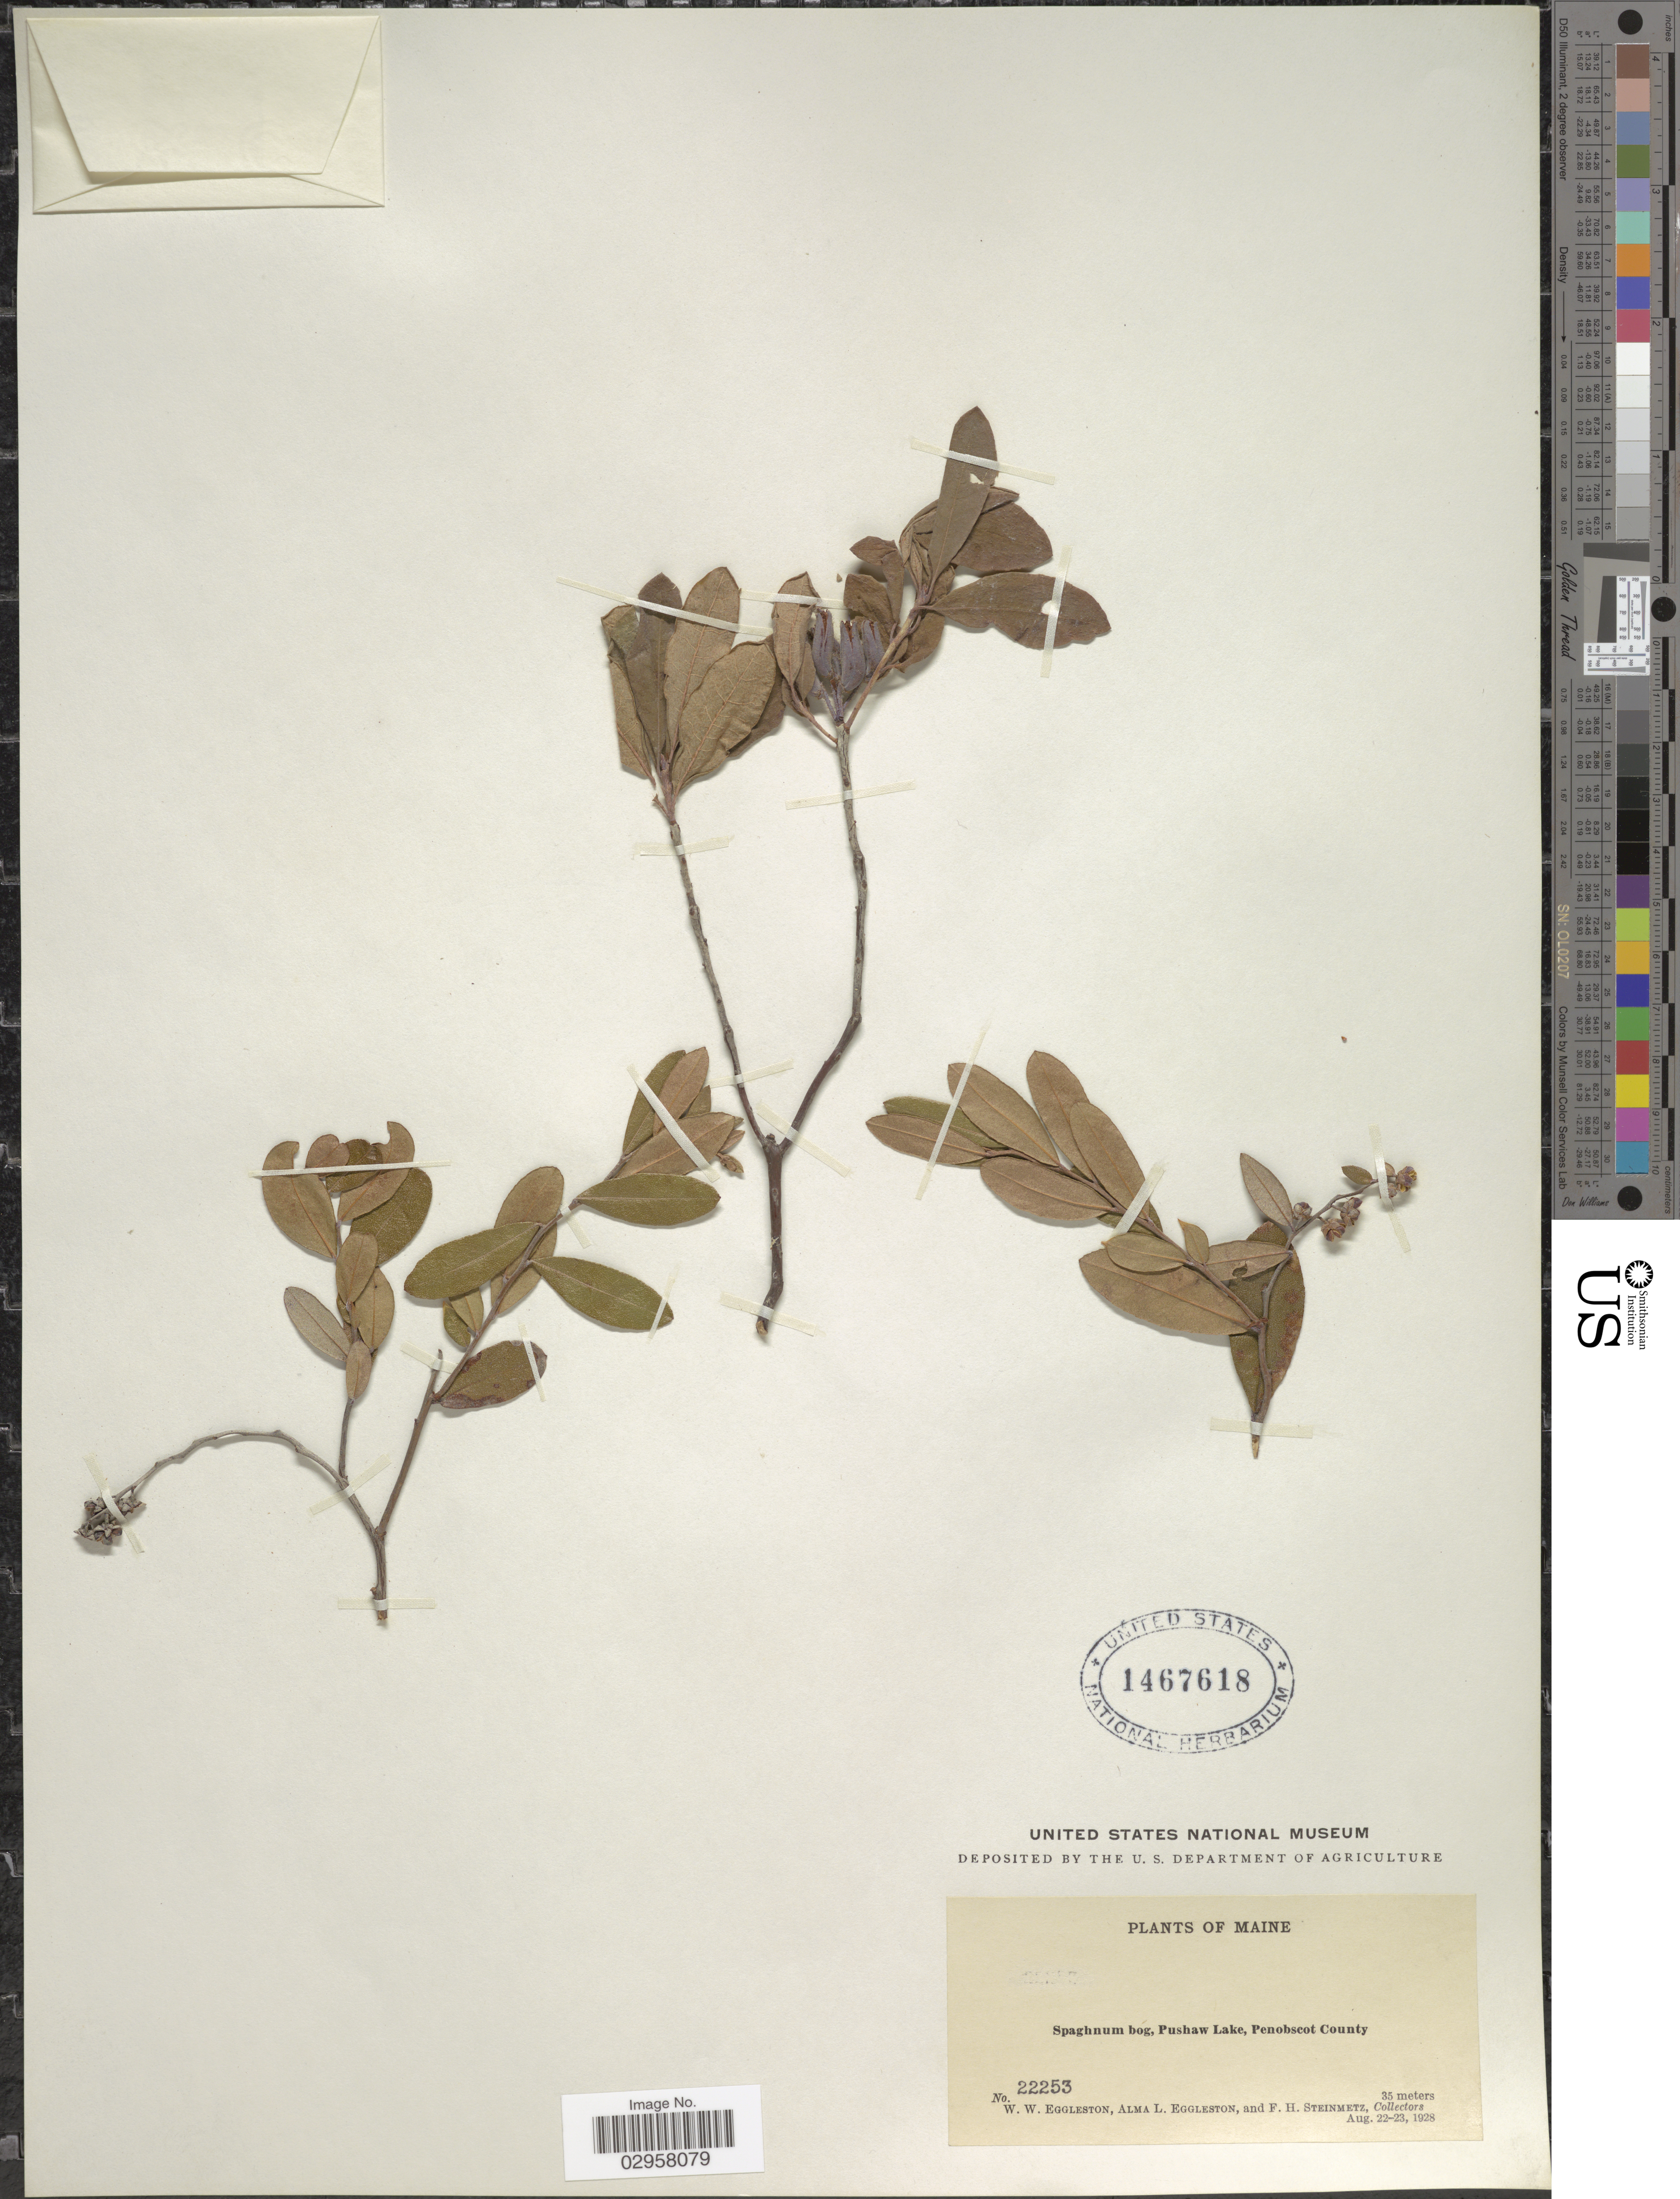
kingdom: Plantae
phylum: Tracheophyta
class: Magnoliopsida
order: Ericales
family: Ericaceae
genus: Rhododendron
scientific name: Rhododendron canadense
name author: (L.) Torr.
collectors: W. W. Eggleston, A. Eggleston & F. H. Steinmetz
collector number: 22253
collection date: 1928-08-22/1928-08-23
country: United States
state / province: Maine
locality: Spaghnum Bog, Pushaw Lake, Penobscot County.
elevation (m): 35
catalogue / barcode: US 1467618